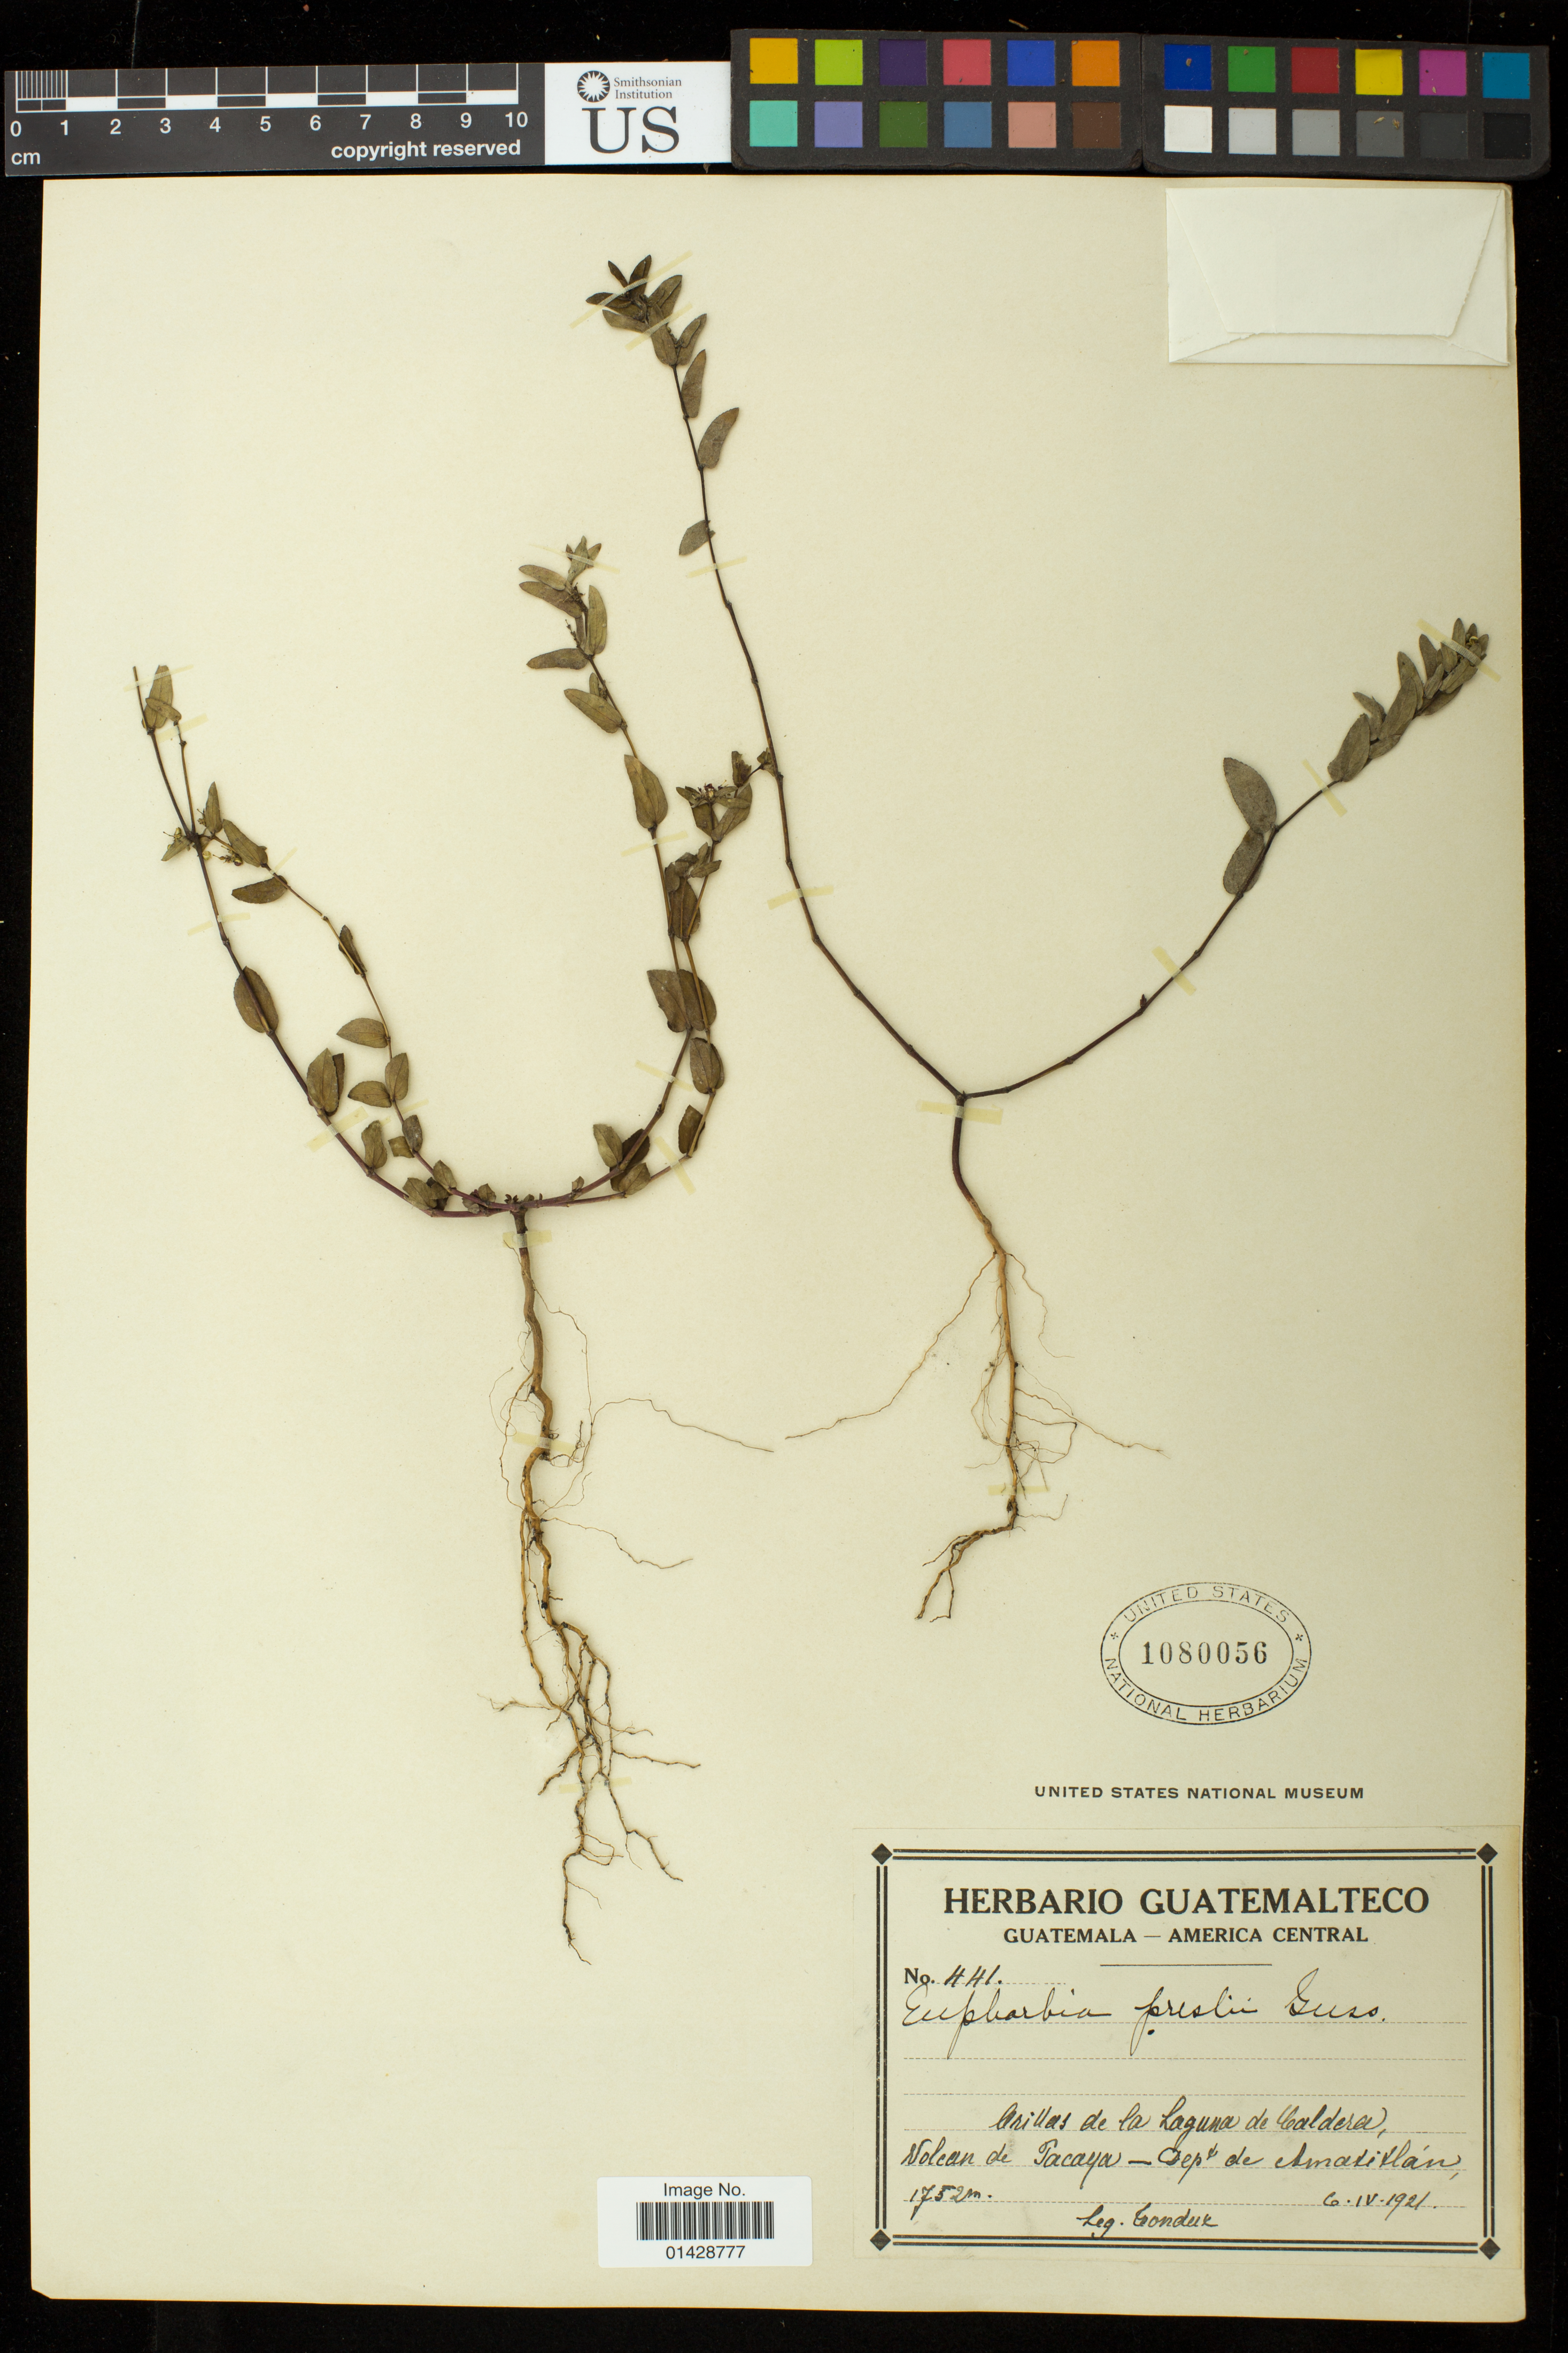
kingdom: Plantae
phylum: Tracheophyta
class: Magnoliopsida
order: Malpighiales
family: Euphorbiaceae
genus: Euphorbia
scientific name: Euphorbia maculata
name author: L.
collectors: A. Tonduz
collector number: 441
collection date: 1921-04-06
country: Guatemala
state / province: Guatemala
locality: Volcan de Tacaya, Dept de Amatitlan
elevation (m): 1752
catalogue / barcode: US 1080056